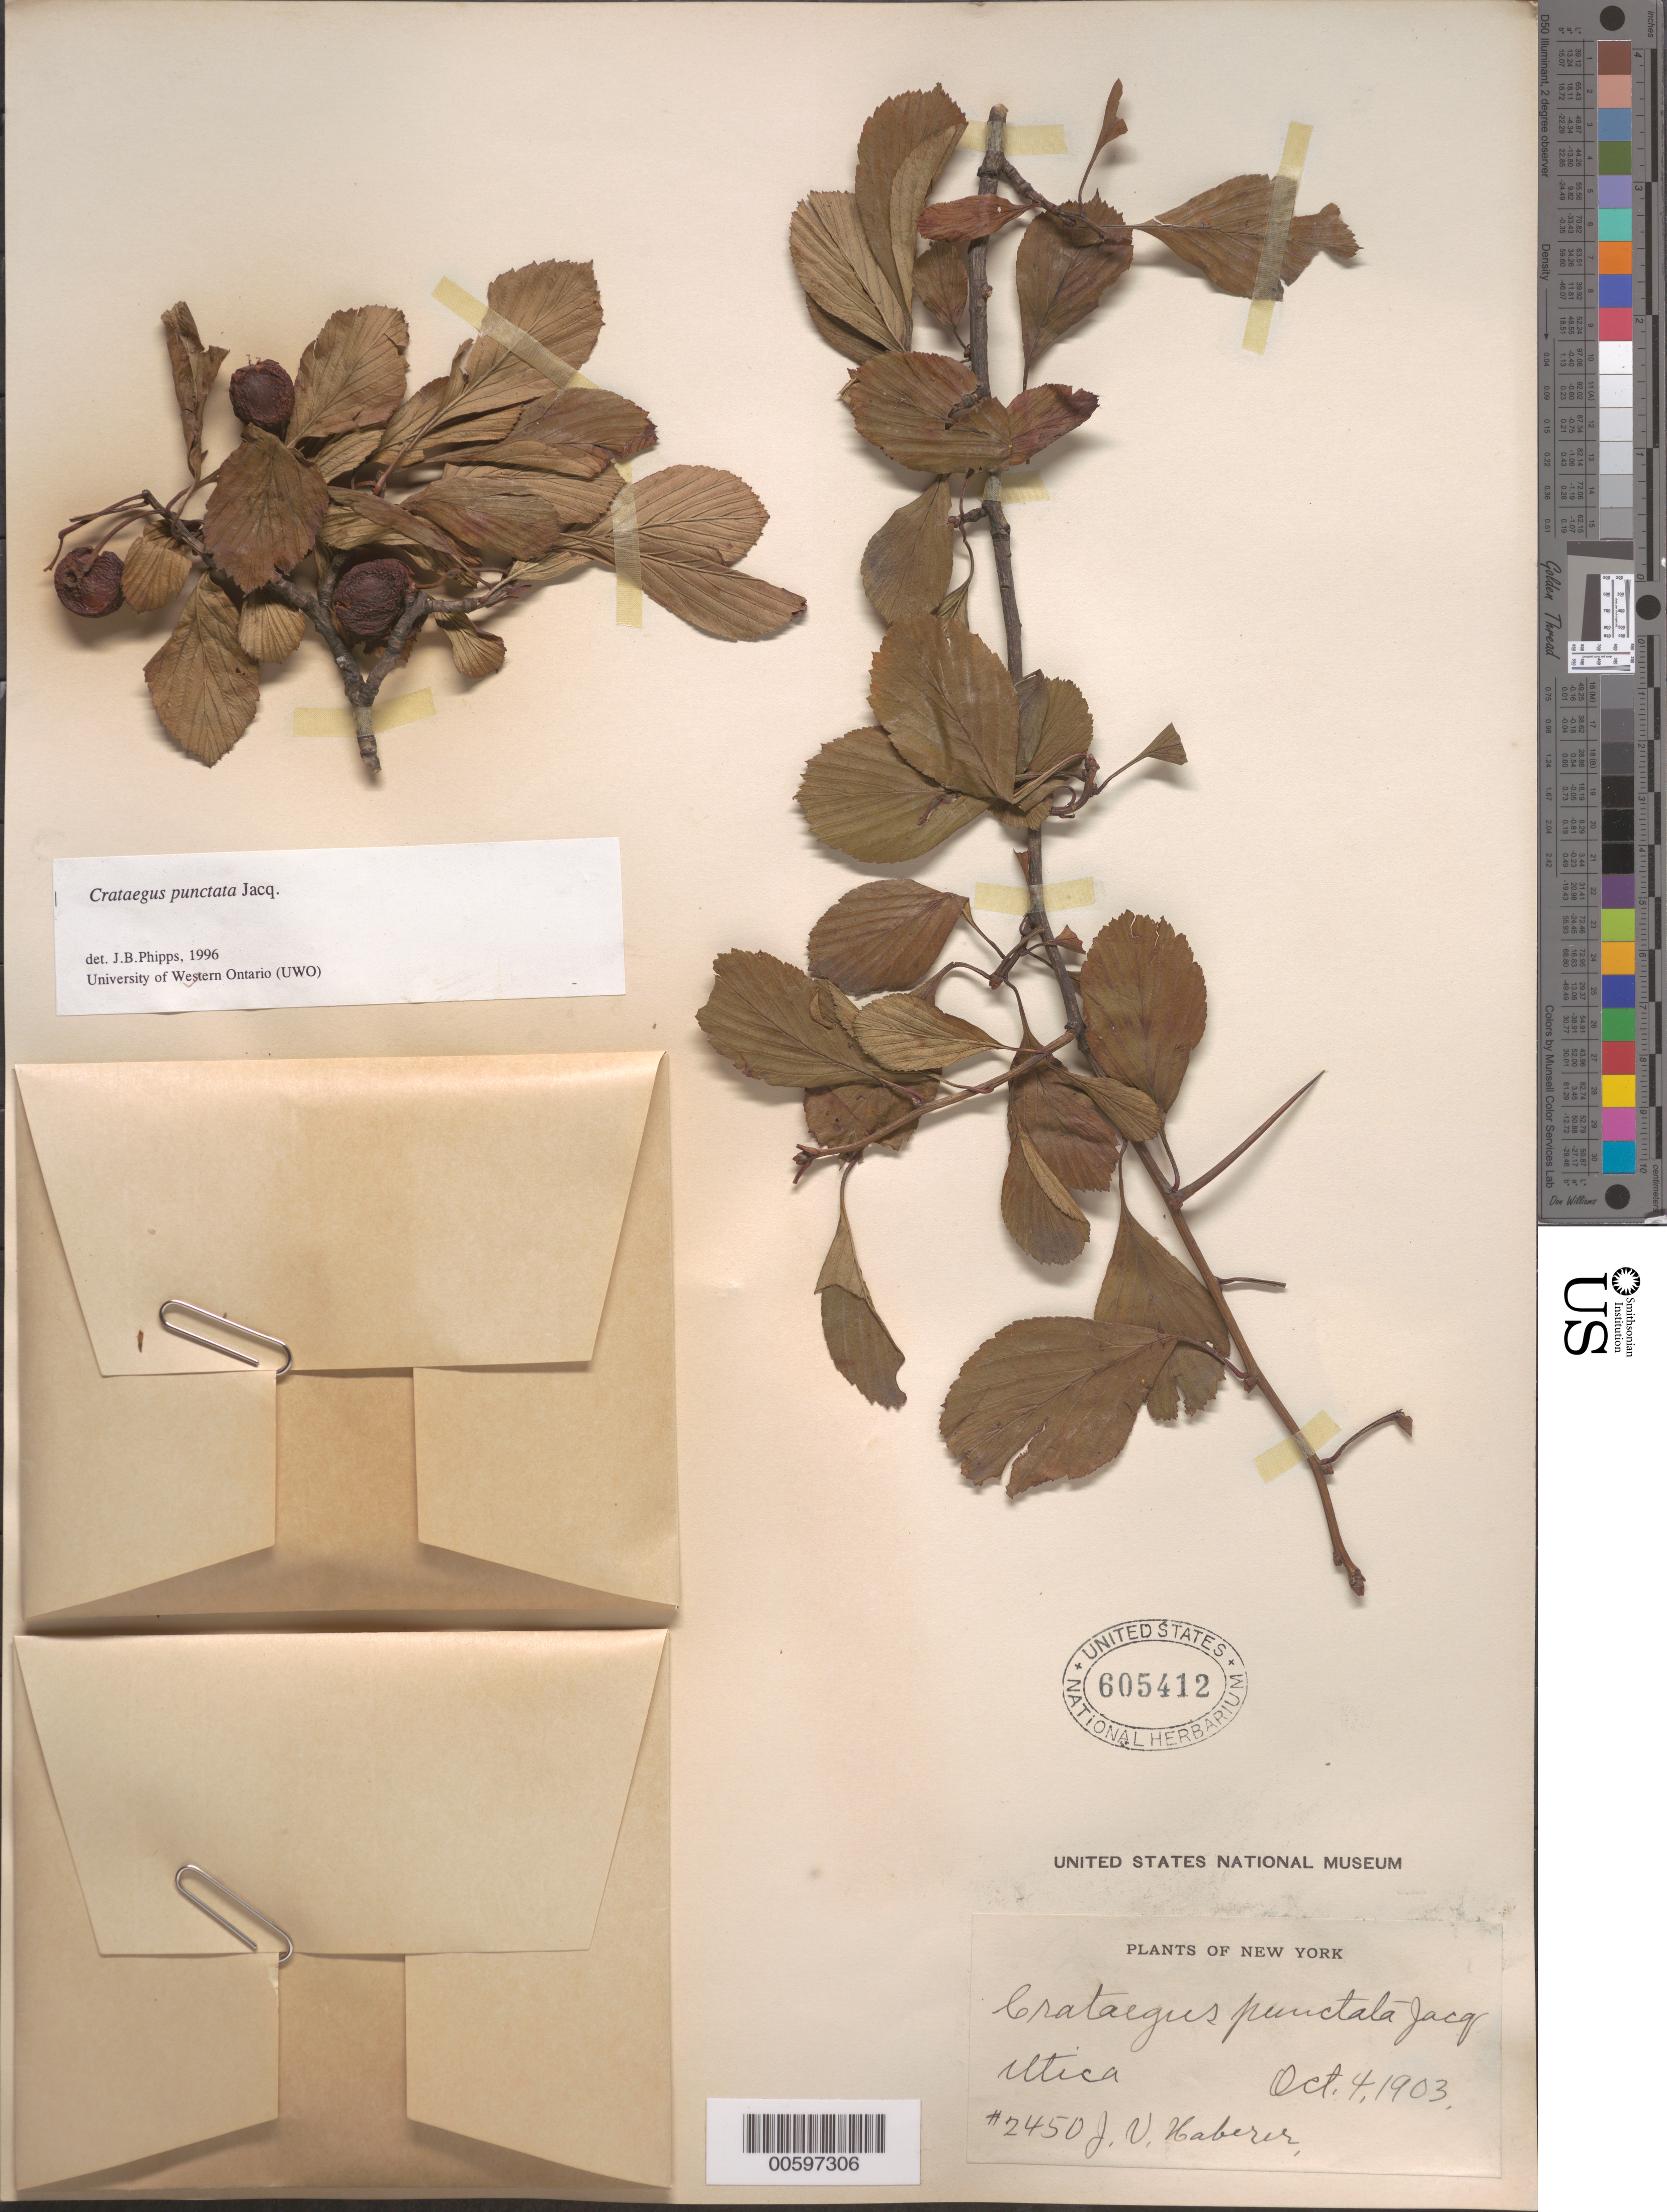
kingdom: Plantae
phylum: Tracheophyta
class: Magnoliopsida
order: Rosales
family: Rosaceae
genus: Crataegus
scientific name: Crataegus punctata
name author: Jacq.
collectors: J. Kaberer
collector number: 2450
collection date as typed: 04 Oct 1903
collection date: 1903-10-04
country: United States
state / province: New York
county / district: Oneida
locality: Utica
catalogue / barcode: US 605412